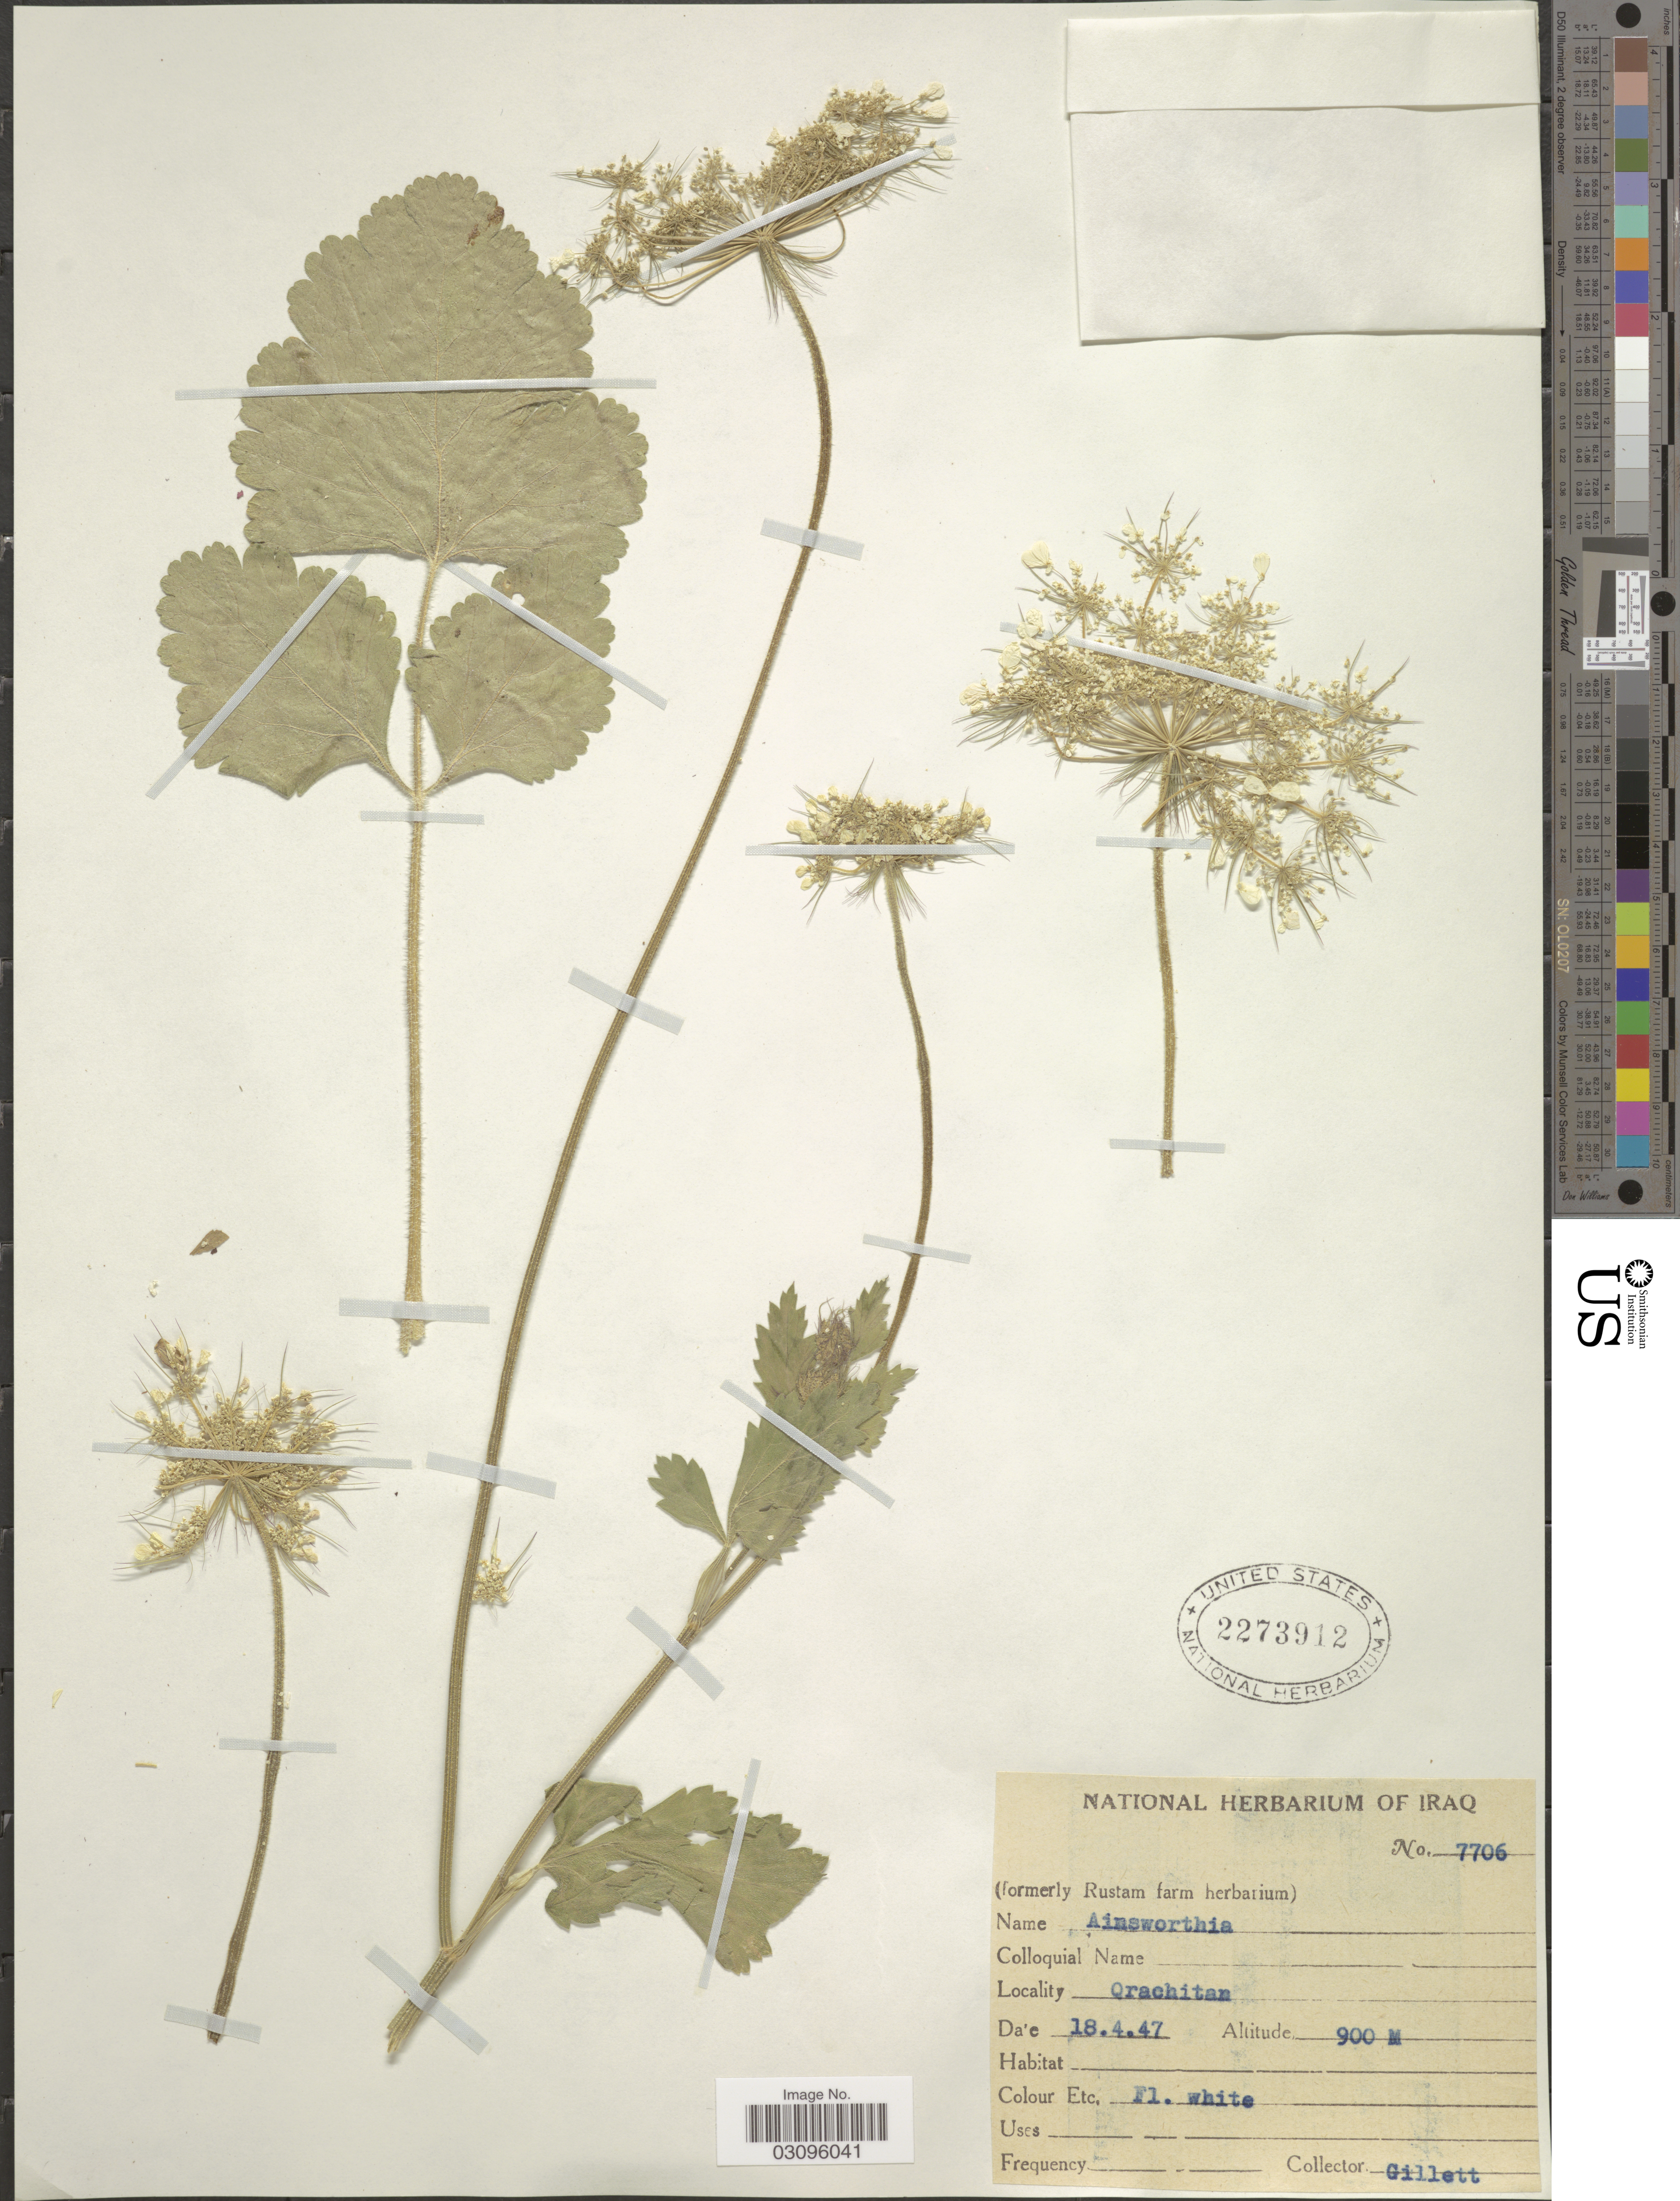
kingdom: Plantae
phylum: Tracheophyta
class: Magnoliopsida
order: Apiales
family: Apiaceae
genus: Tordylium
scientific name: Tordylium sp.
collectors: Gillett, --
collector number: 7706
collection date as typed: Transcribed d/m/y: 18/4/47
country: Iraq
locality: Qrachitan.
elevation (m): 900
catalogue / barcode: US 2273912